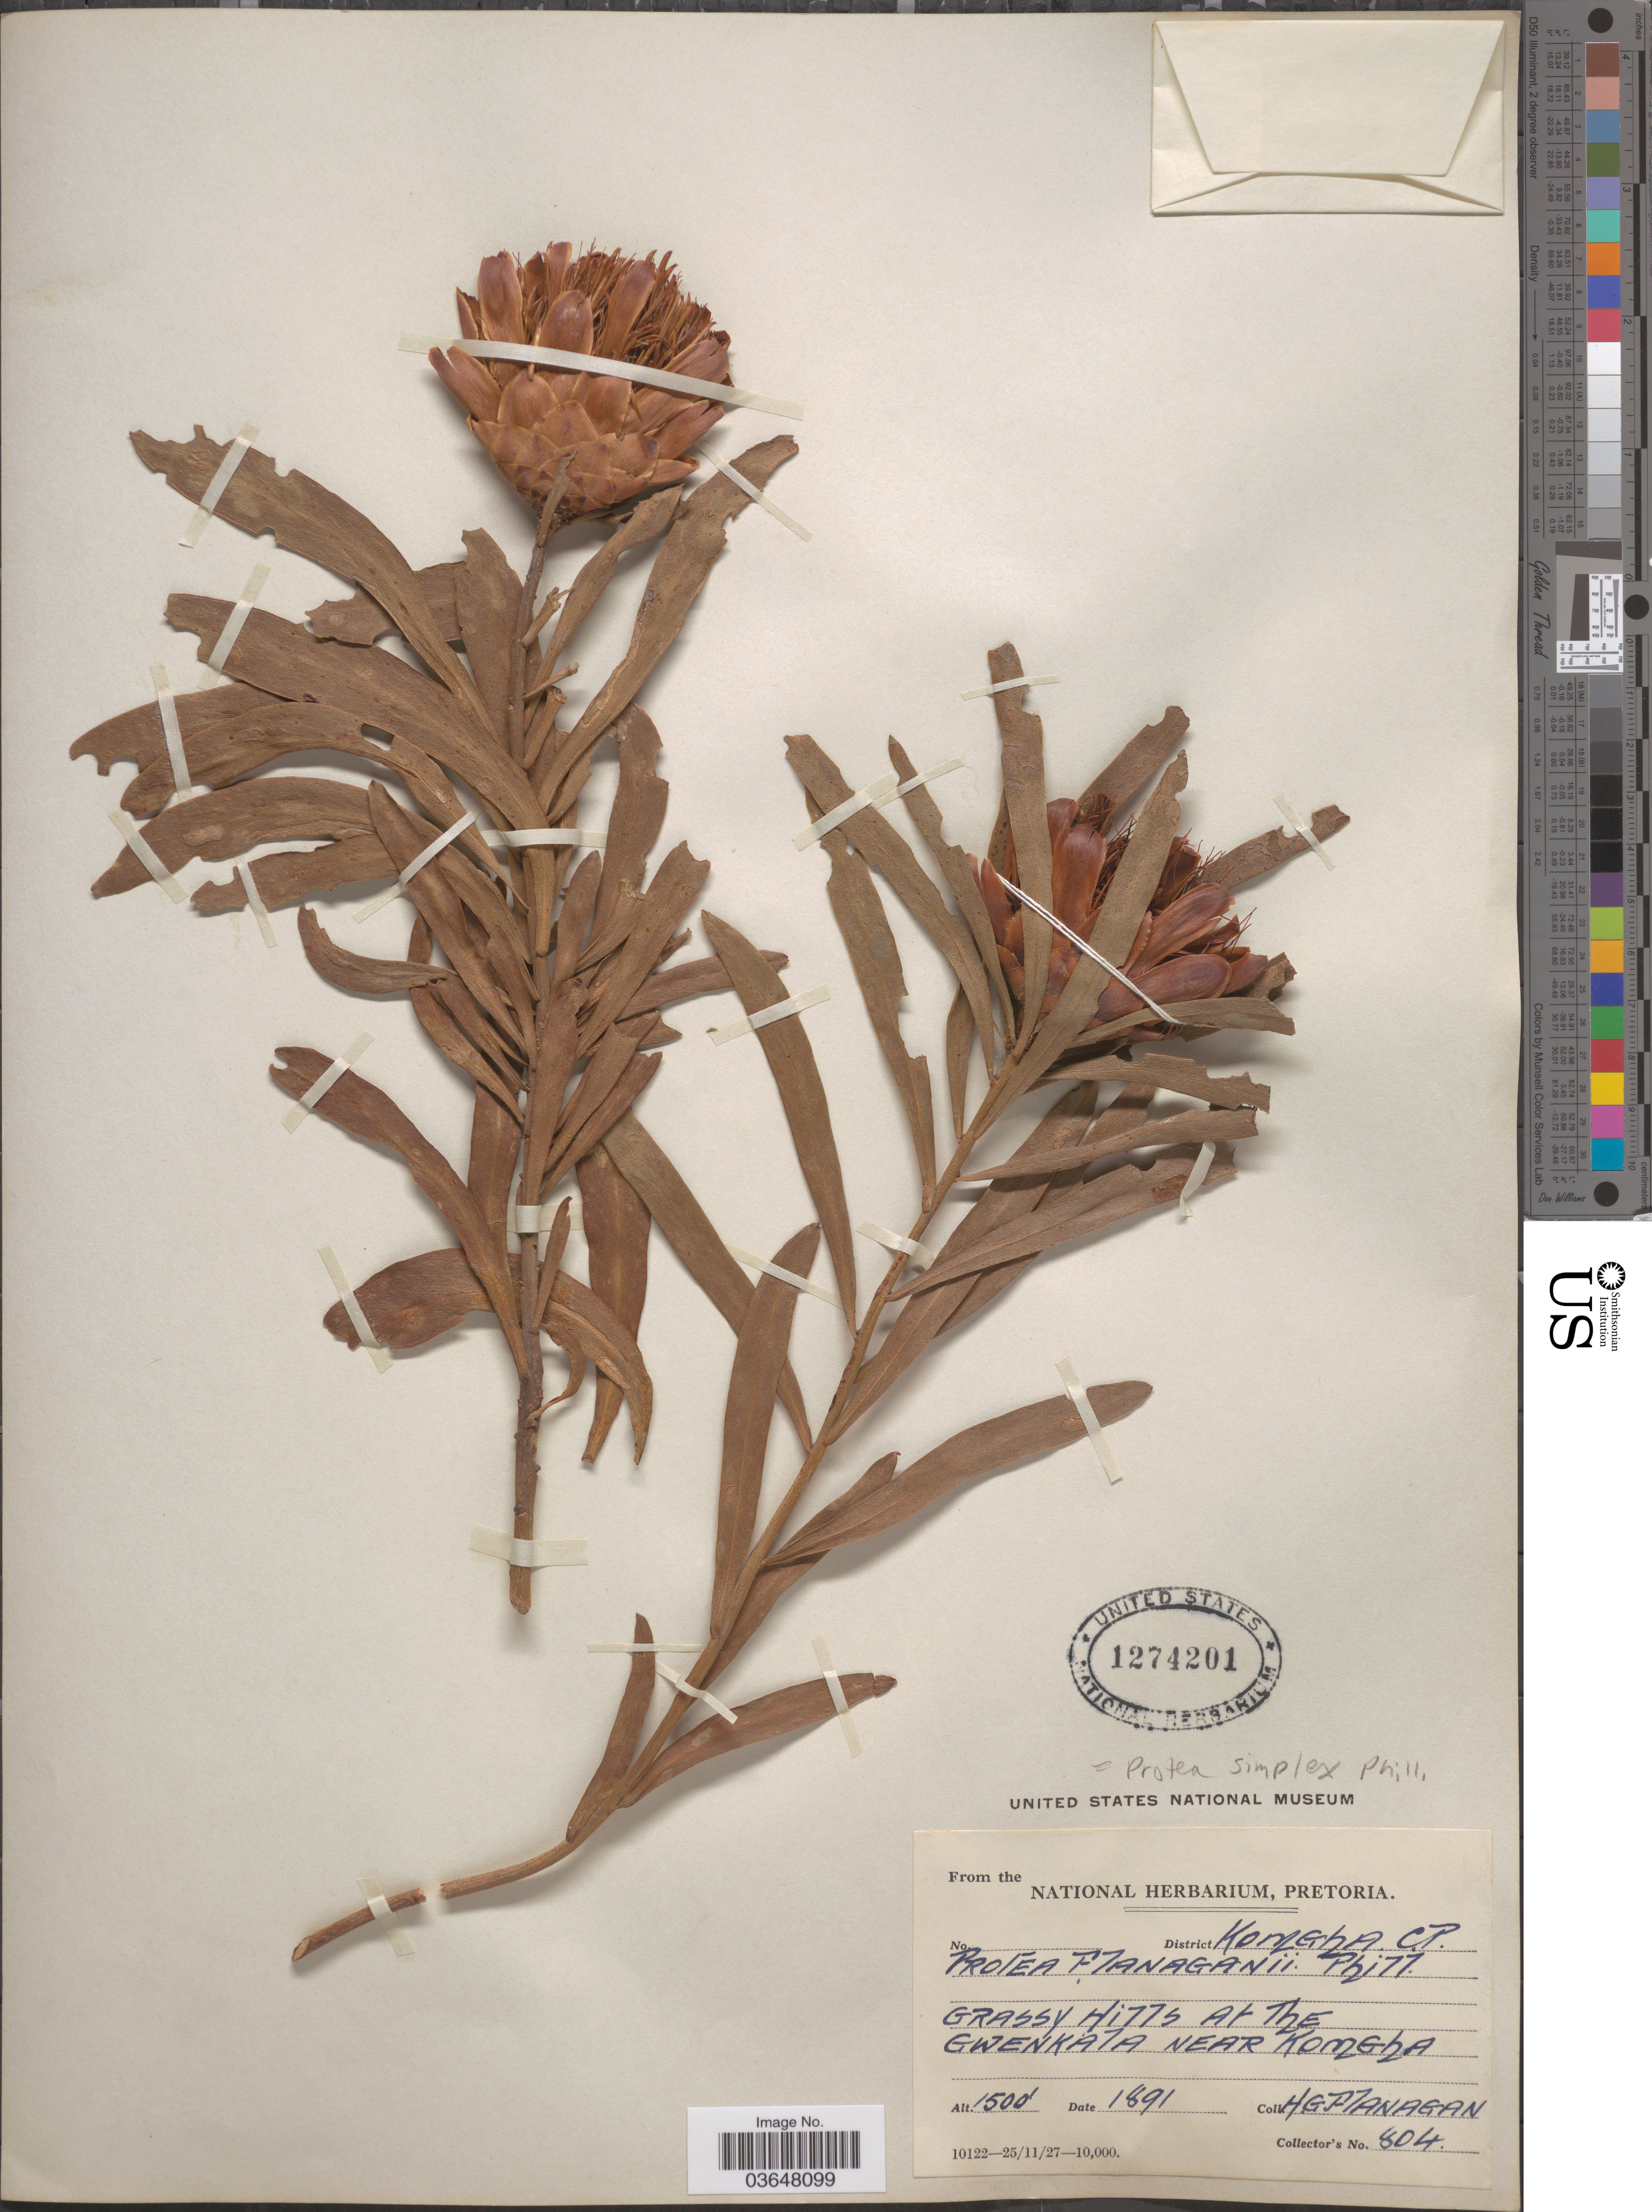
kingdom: Plantae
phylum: Tracheophyta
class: Magnoliopsida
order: Proteales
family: Proteaceae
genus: Protea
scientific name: Protea simplex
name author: E. Phillips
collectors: H. Flanagan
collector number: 804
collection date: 1891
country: South Africa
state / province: Eastern Cape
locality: District Komgha. Grassy hills at the Gwenkata near Komgha.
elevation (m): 457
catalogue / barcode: US 1274201